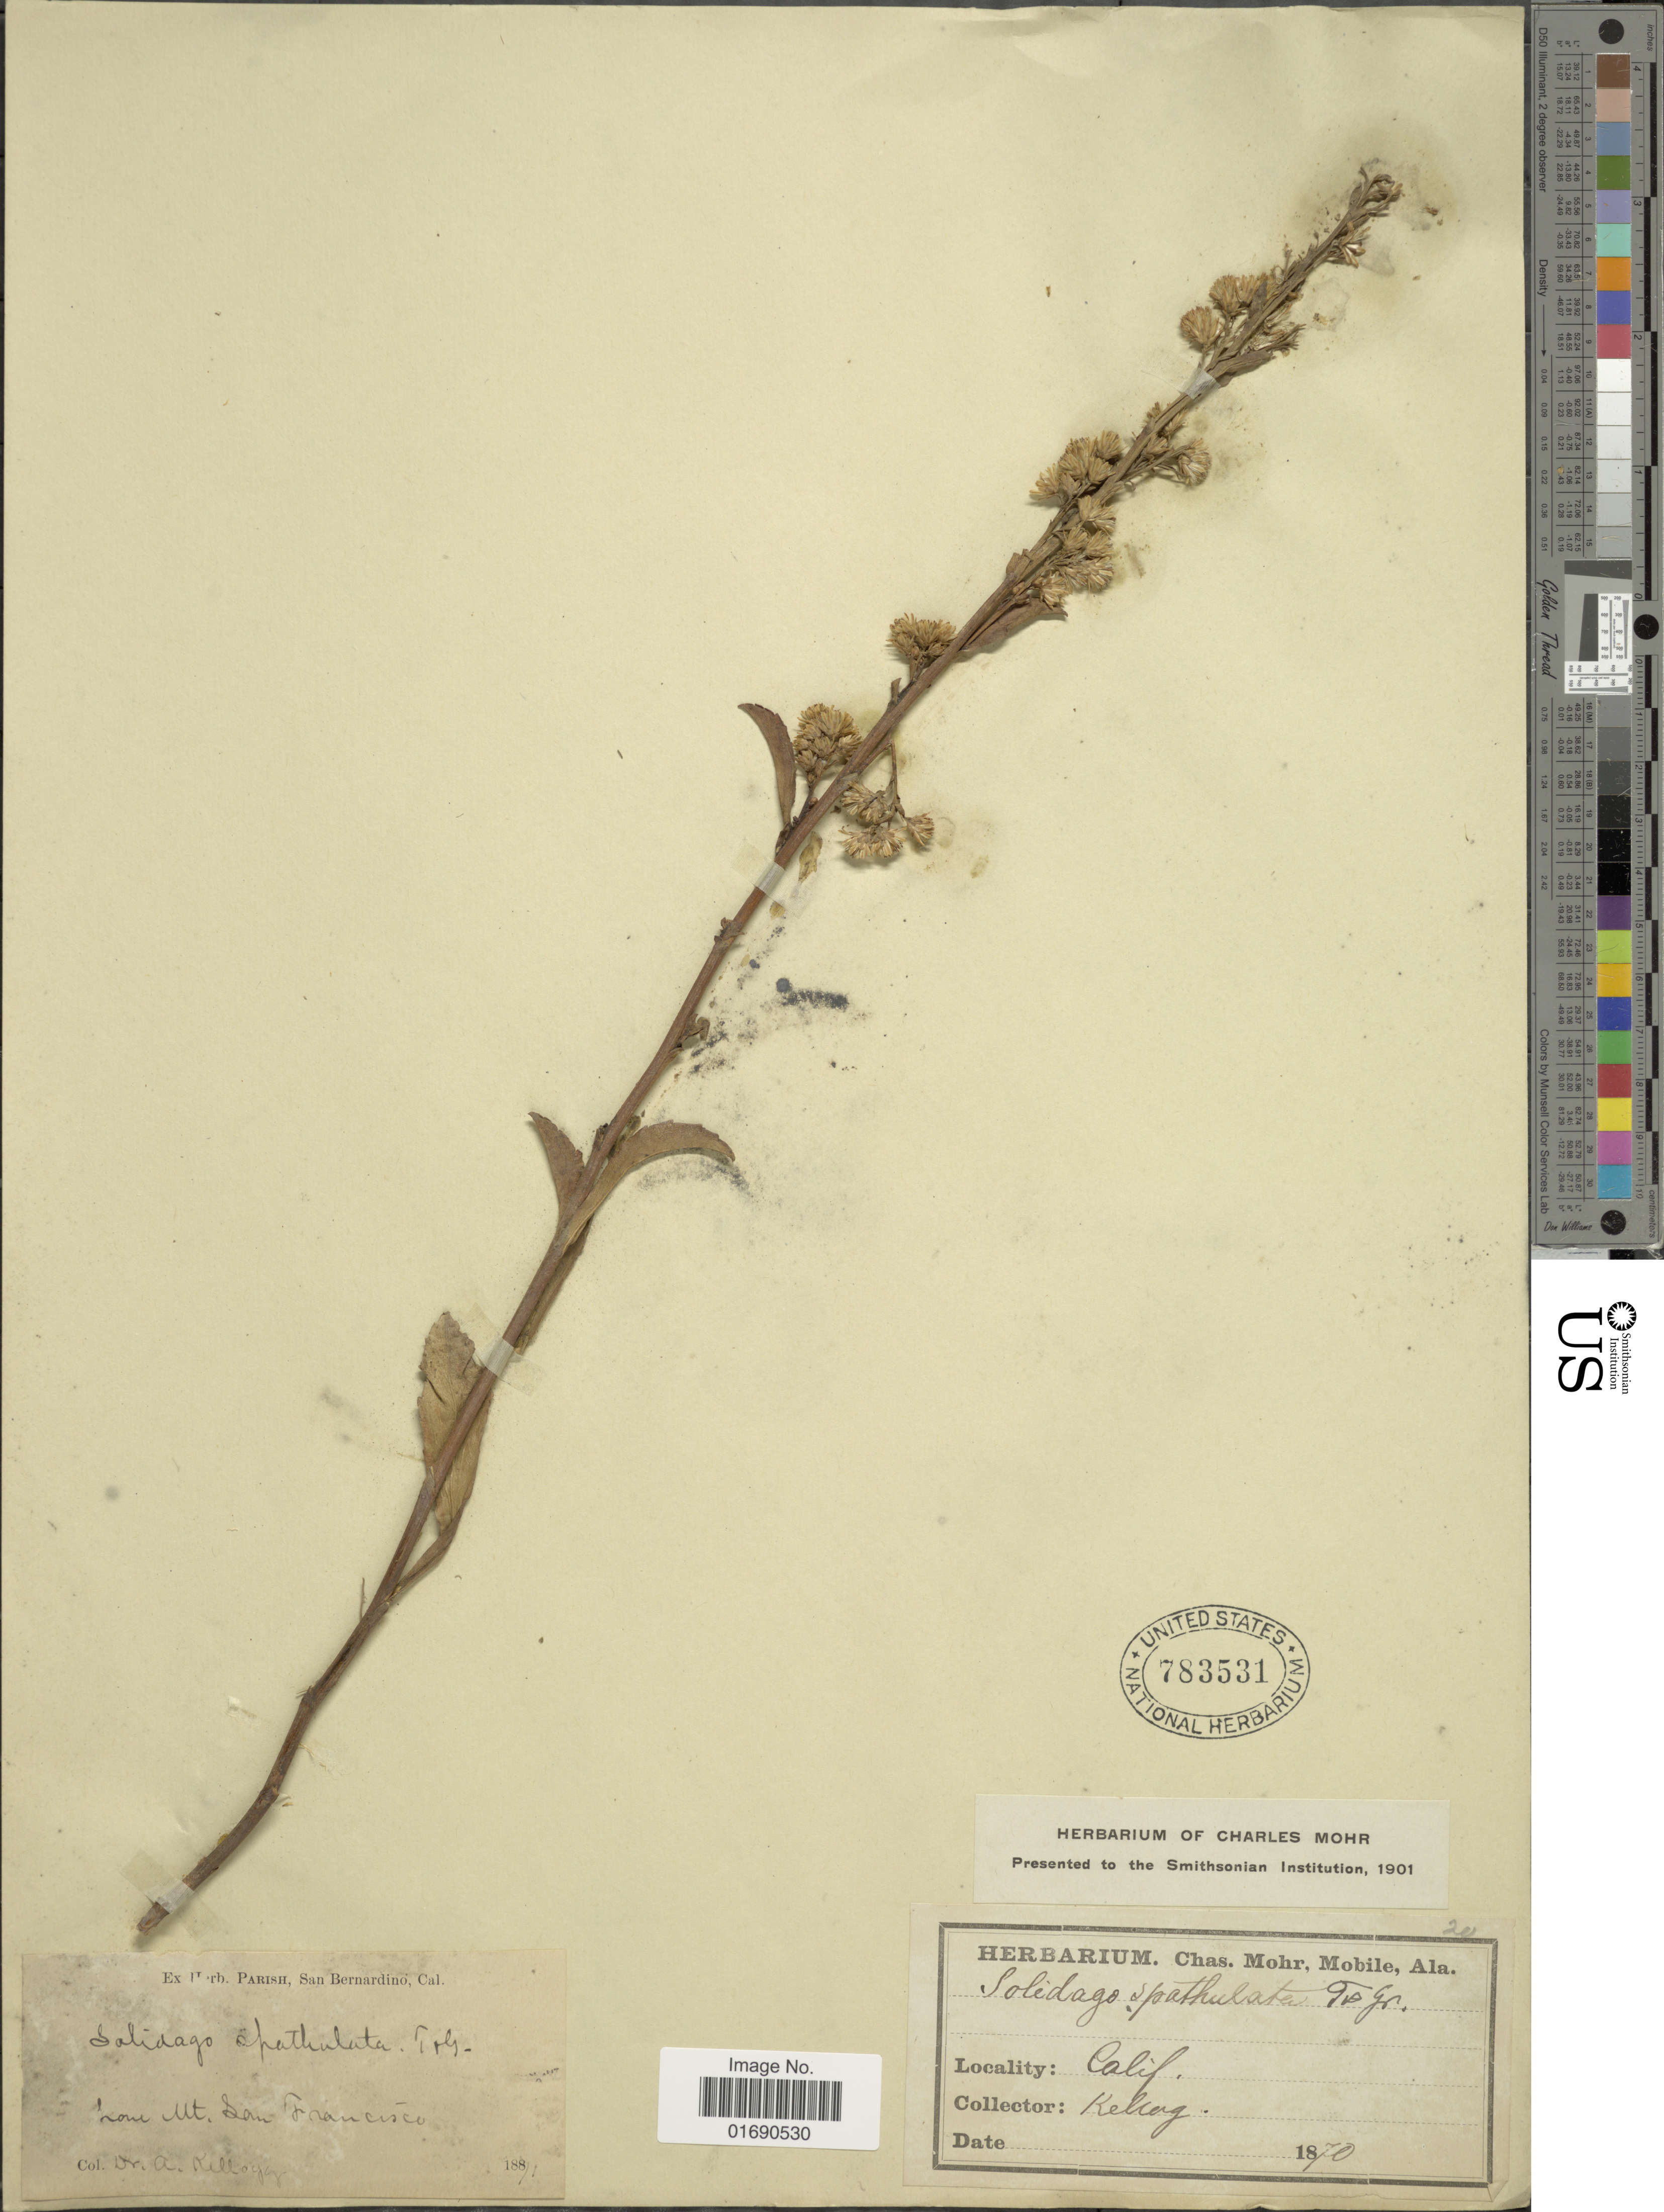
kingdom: Plantae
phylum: Tracheophyta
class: Magnoliopsida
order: Asterales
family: Asteraceae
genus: Solidago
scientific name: Solidago spathulata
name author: DC.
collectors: A. Kellogg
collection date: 1870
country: United States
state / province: California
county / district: San Francisco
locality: Lome Mt San Francisco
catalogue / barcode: US 783531